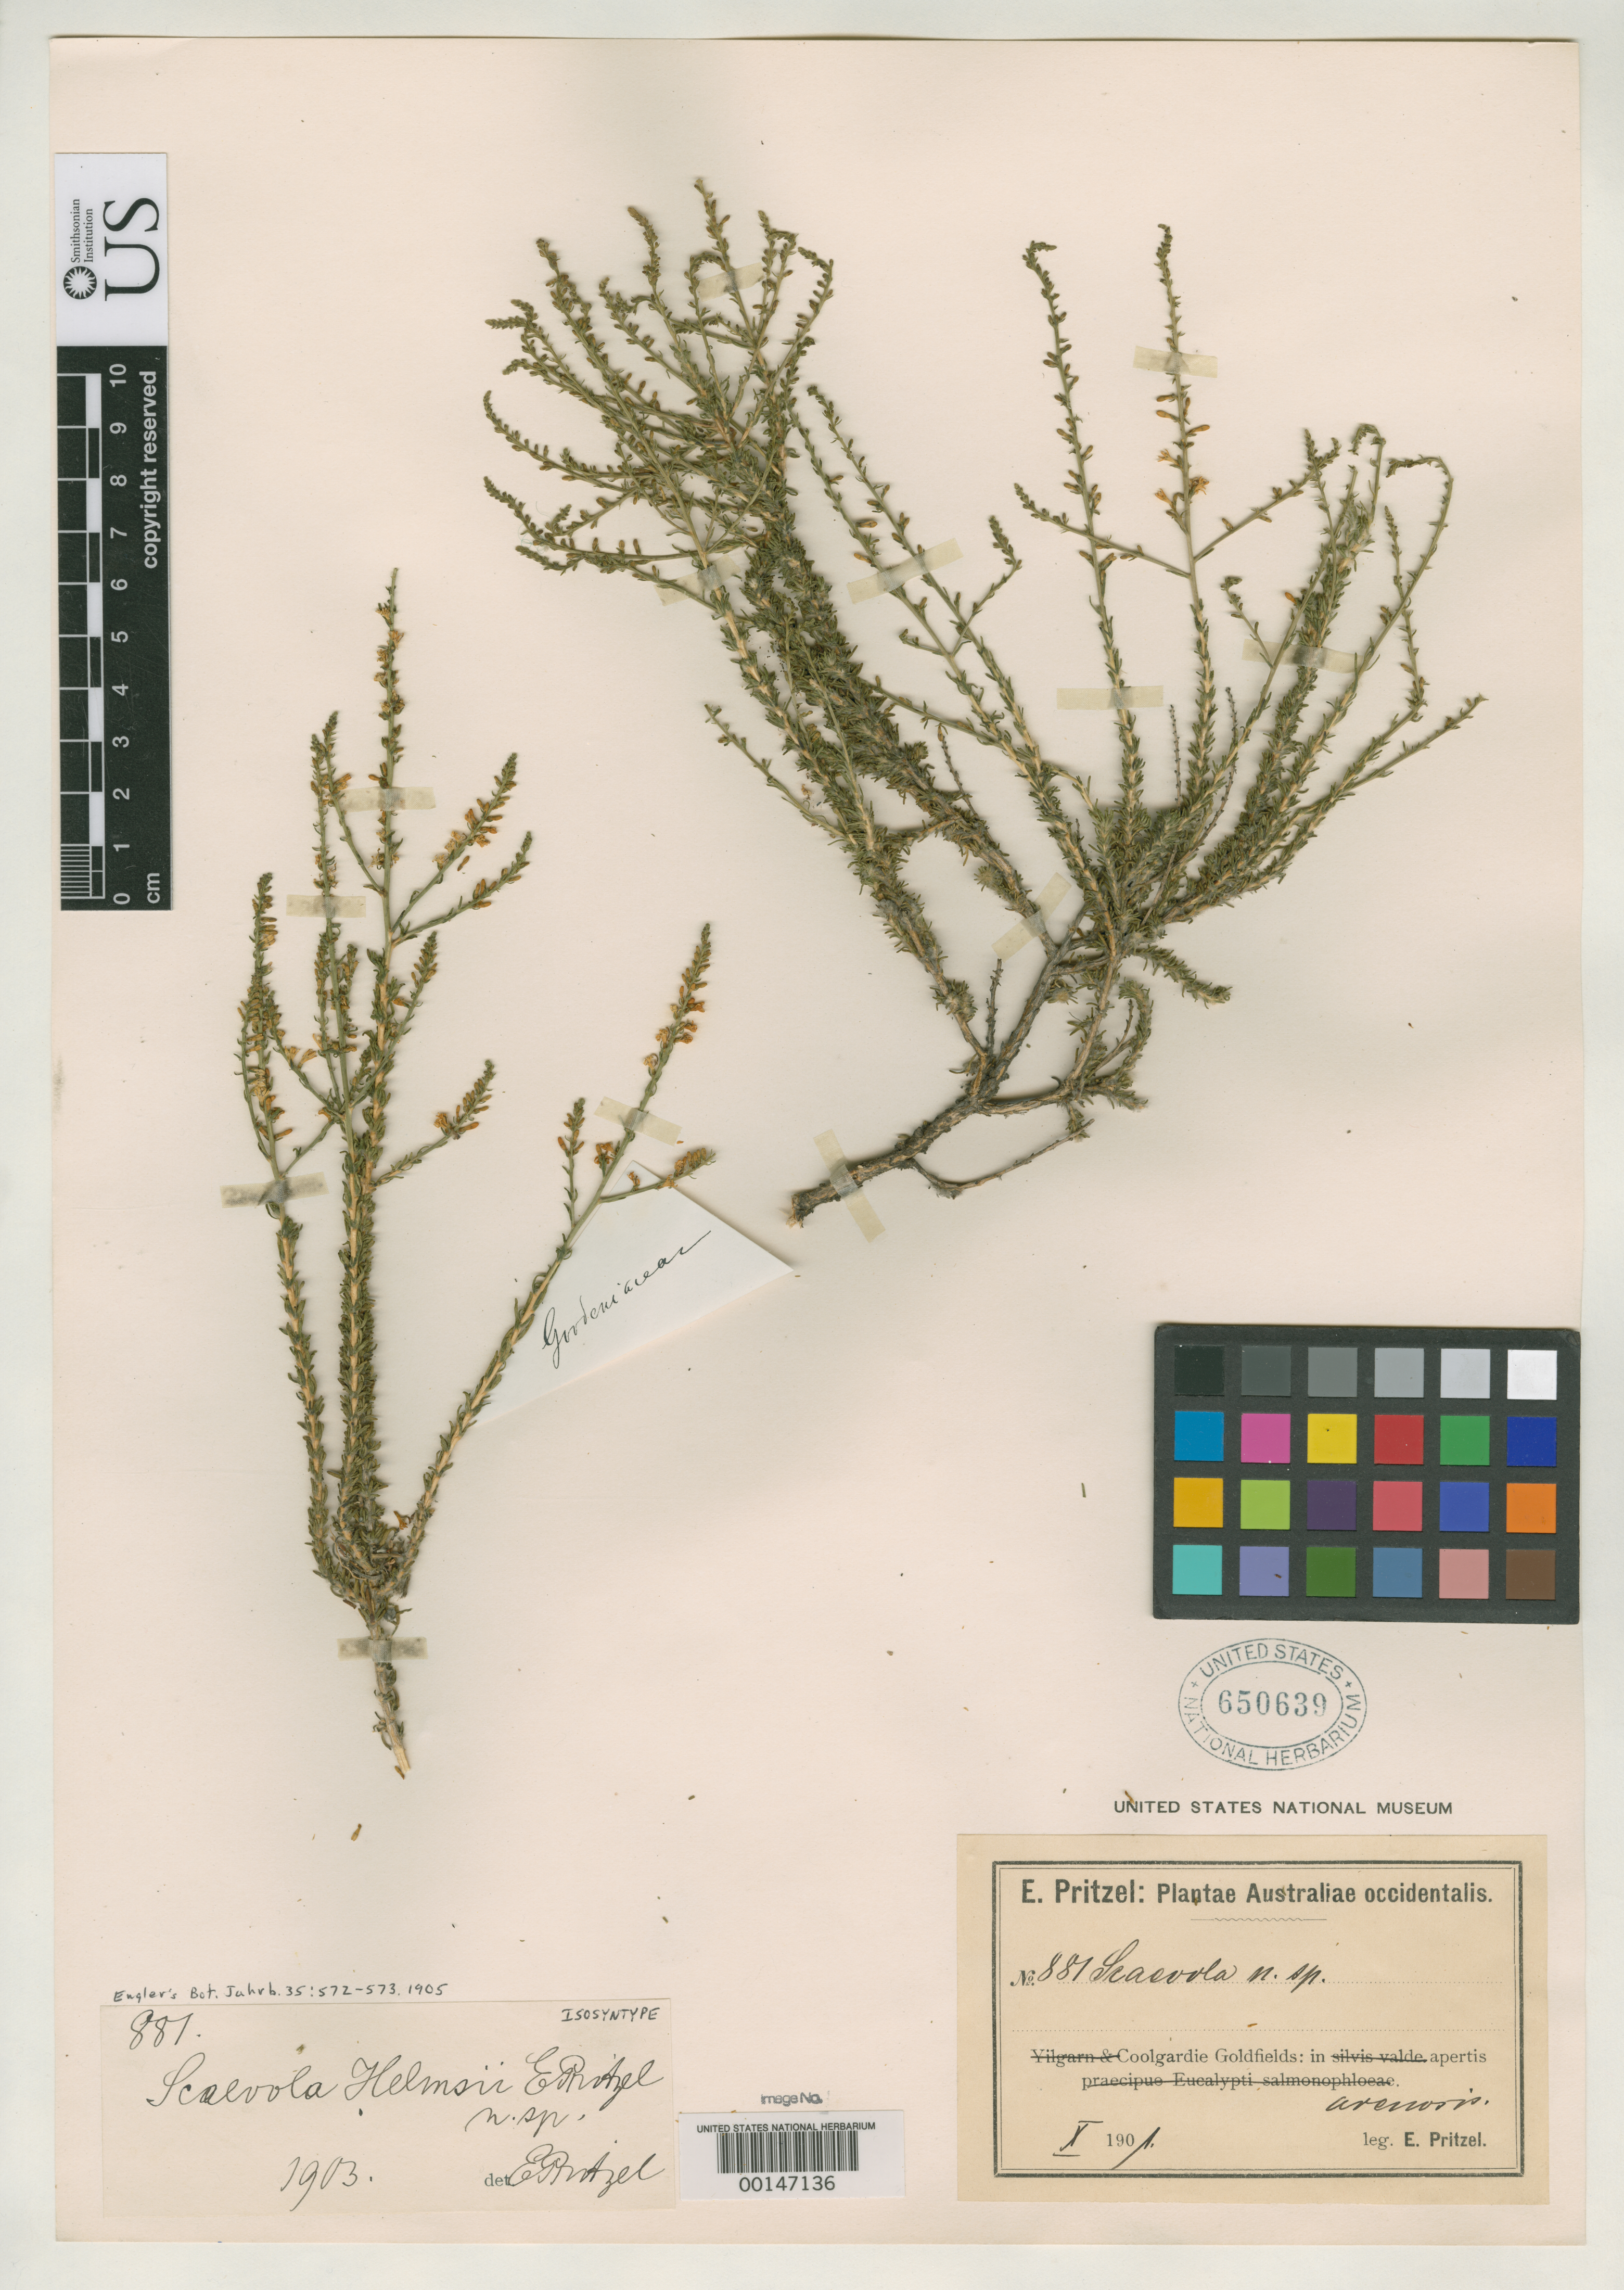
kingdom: Plantae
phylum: Tracheophyta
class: Magnoliopsida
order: Asterales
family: Goodeniaceae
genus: Scaevola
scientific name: Scaevola helmsii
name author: E. Pritz.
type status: Isolectotype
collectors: E. G. Pritzel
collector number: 881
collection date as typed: Oct 1901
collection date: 1901-10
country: Australia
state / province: Western Australia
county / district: Coolgardie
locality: Coolgardie Goldfields.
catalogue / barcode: US 650639